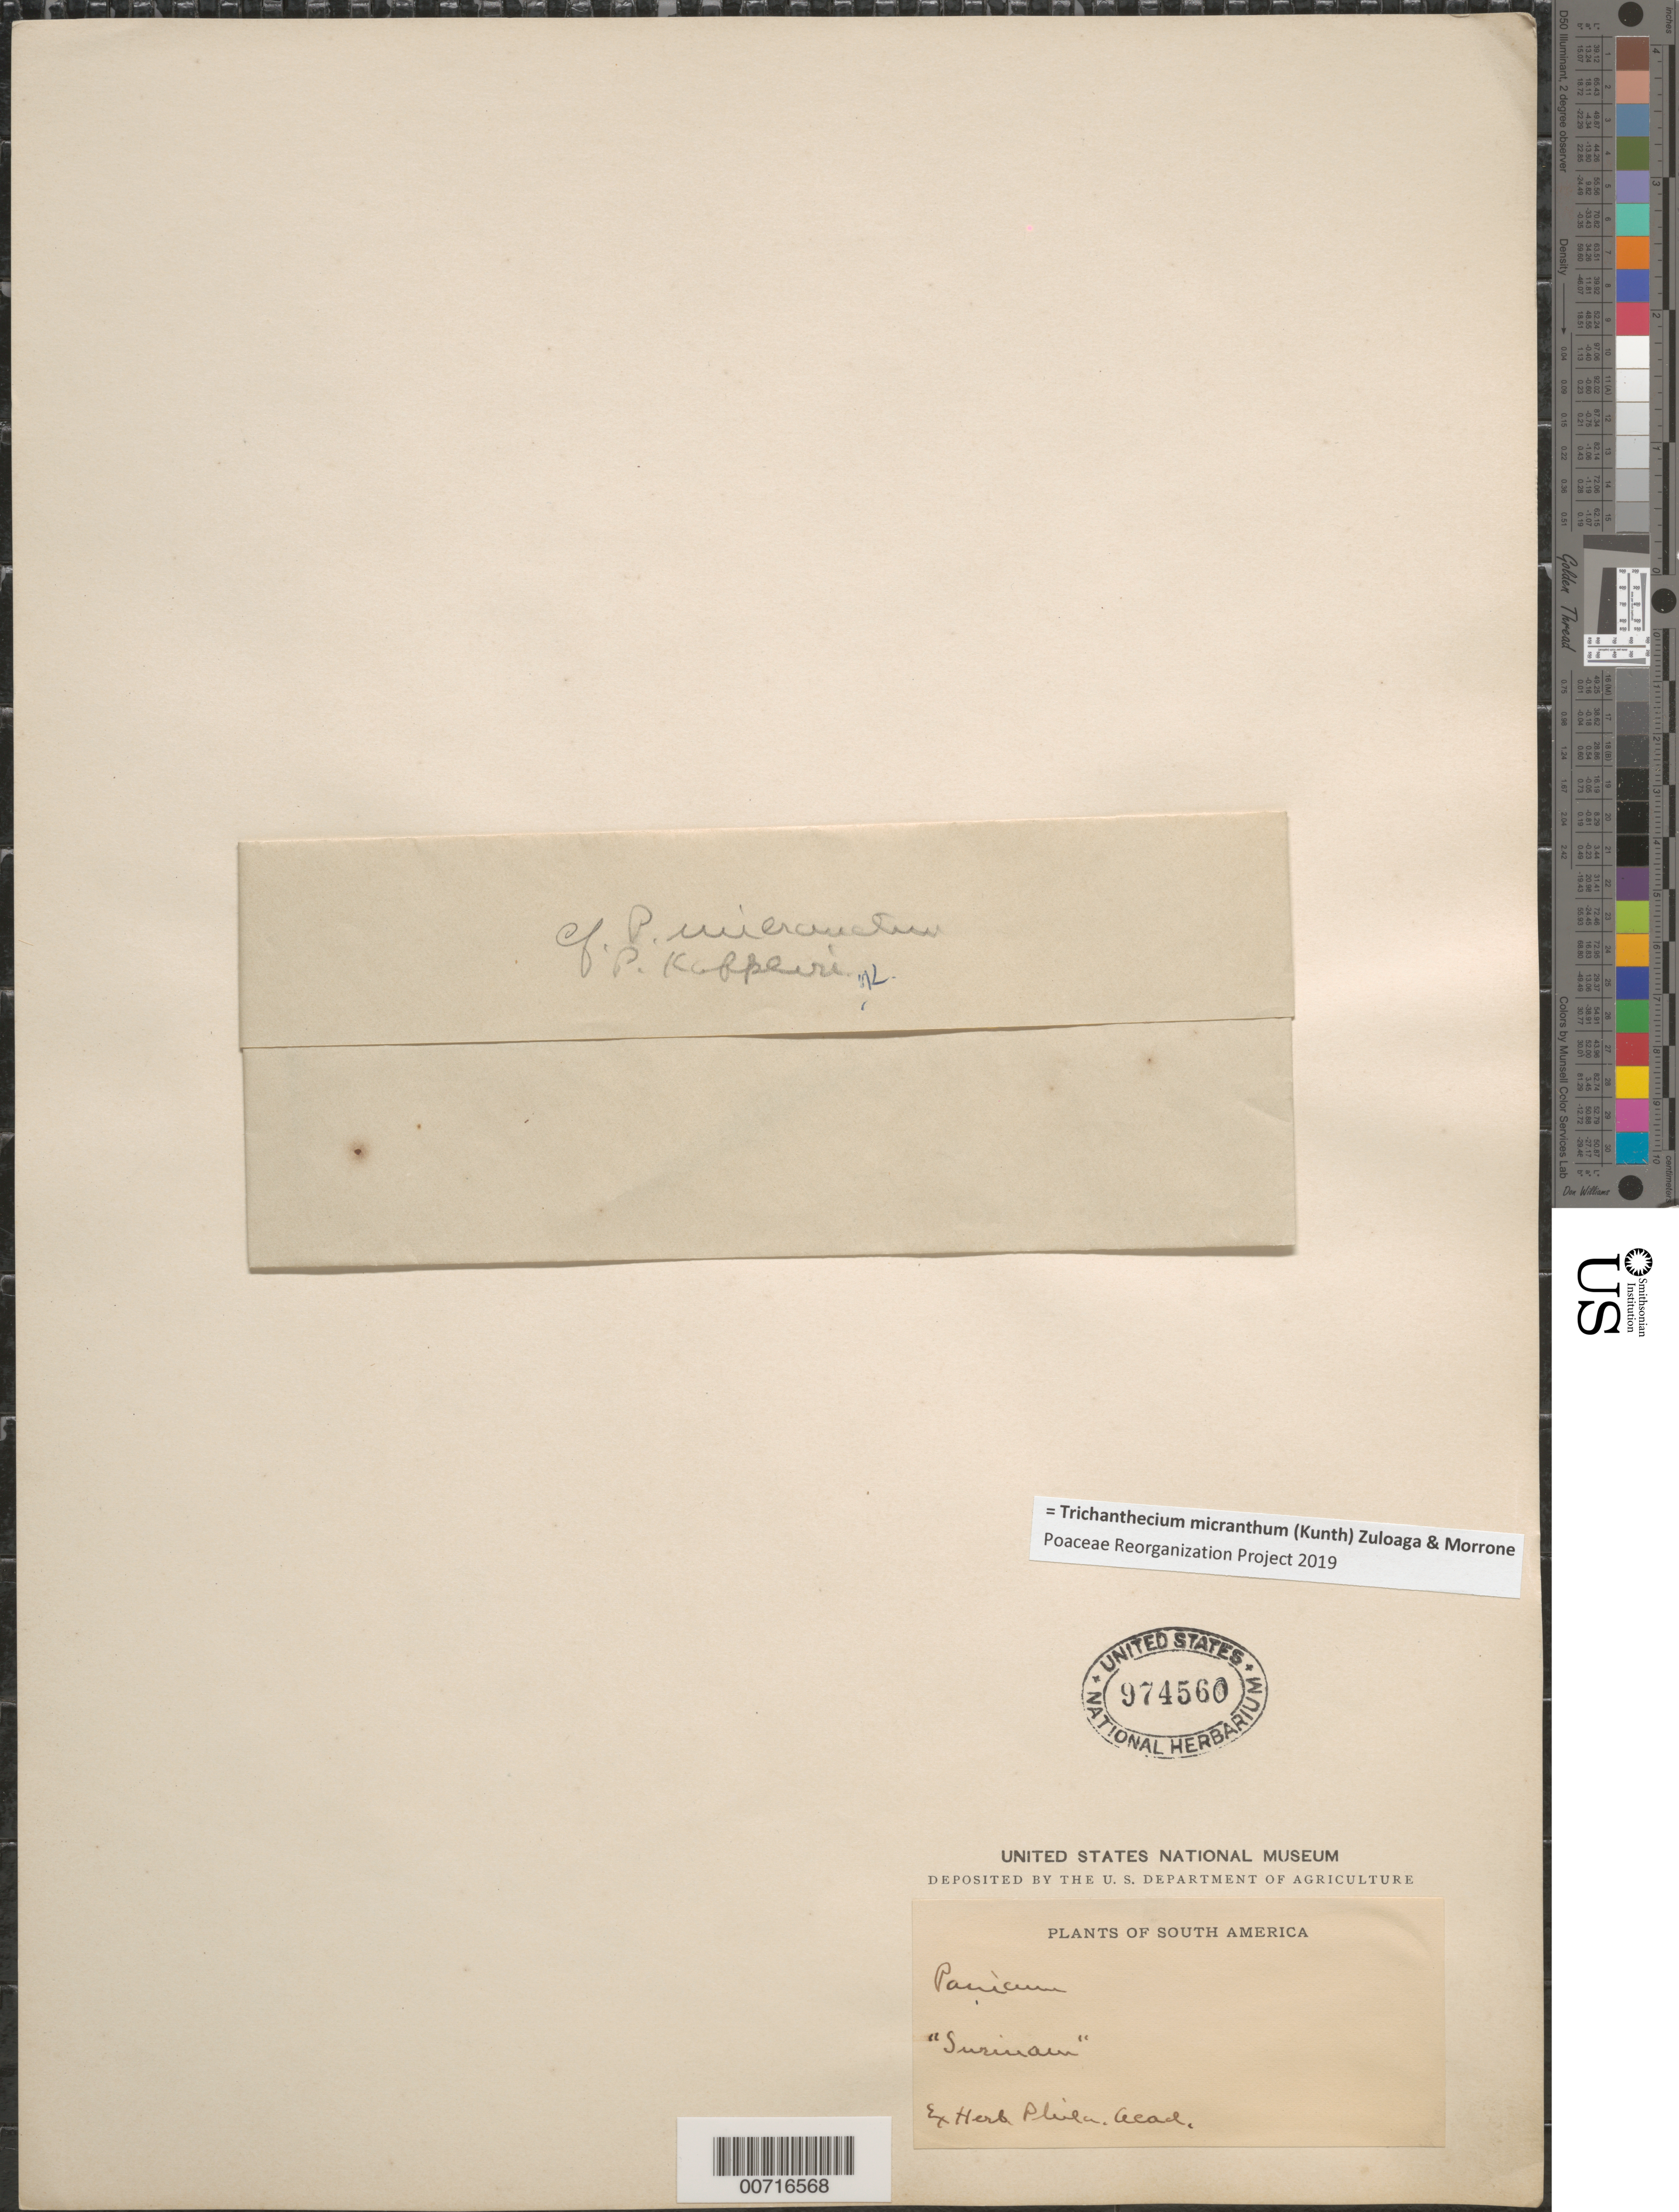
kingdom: Plantae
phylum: Tracheophyta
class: Liliopsida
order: Poales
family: Poaceae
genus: Trichanthecium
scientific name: Trichanthecium micranthum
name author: (Kunth) Zuloaga & Morrone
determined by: Poaceae Reorganization Project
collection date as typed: s.d.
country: Suriname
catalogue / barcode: US 974560